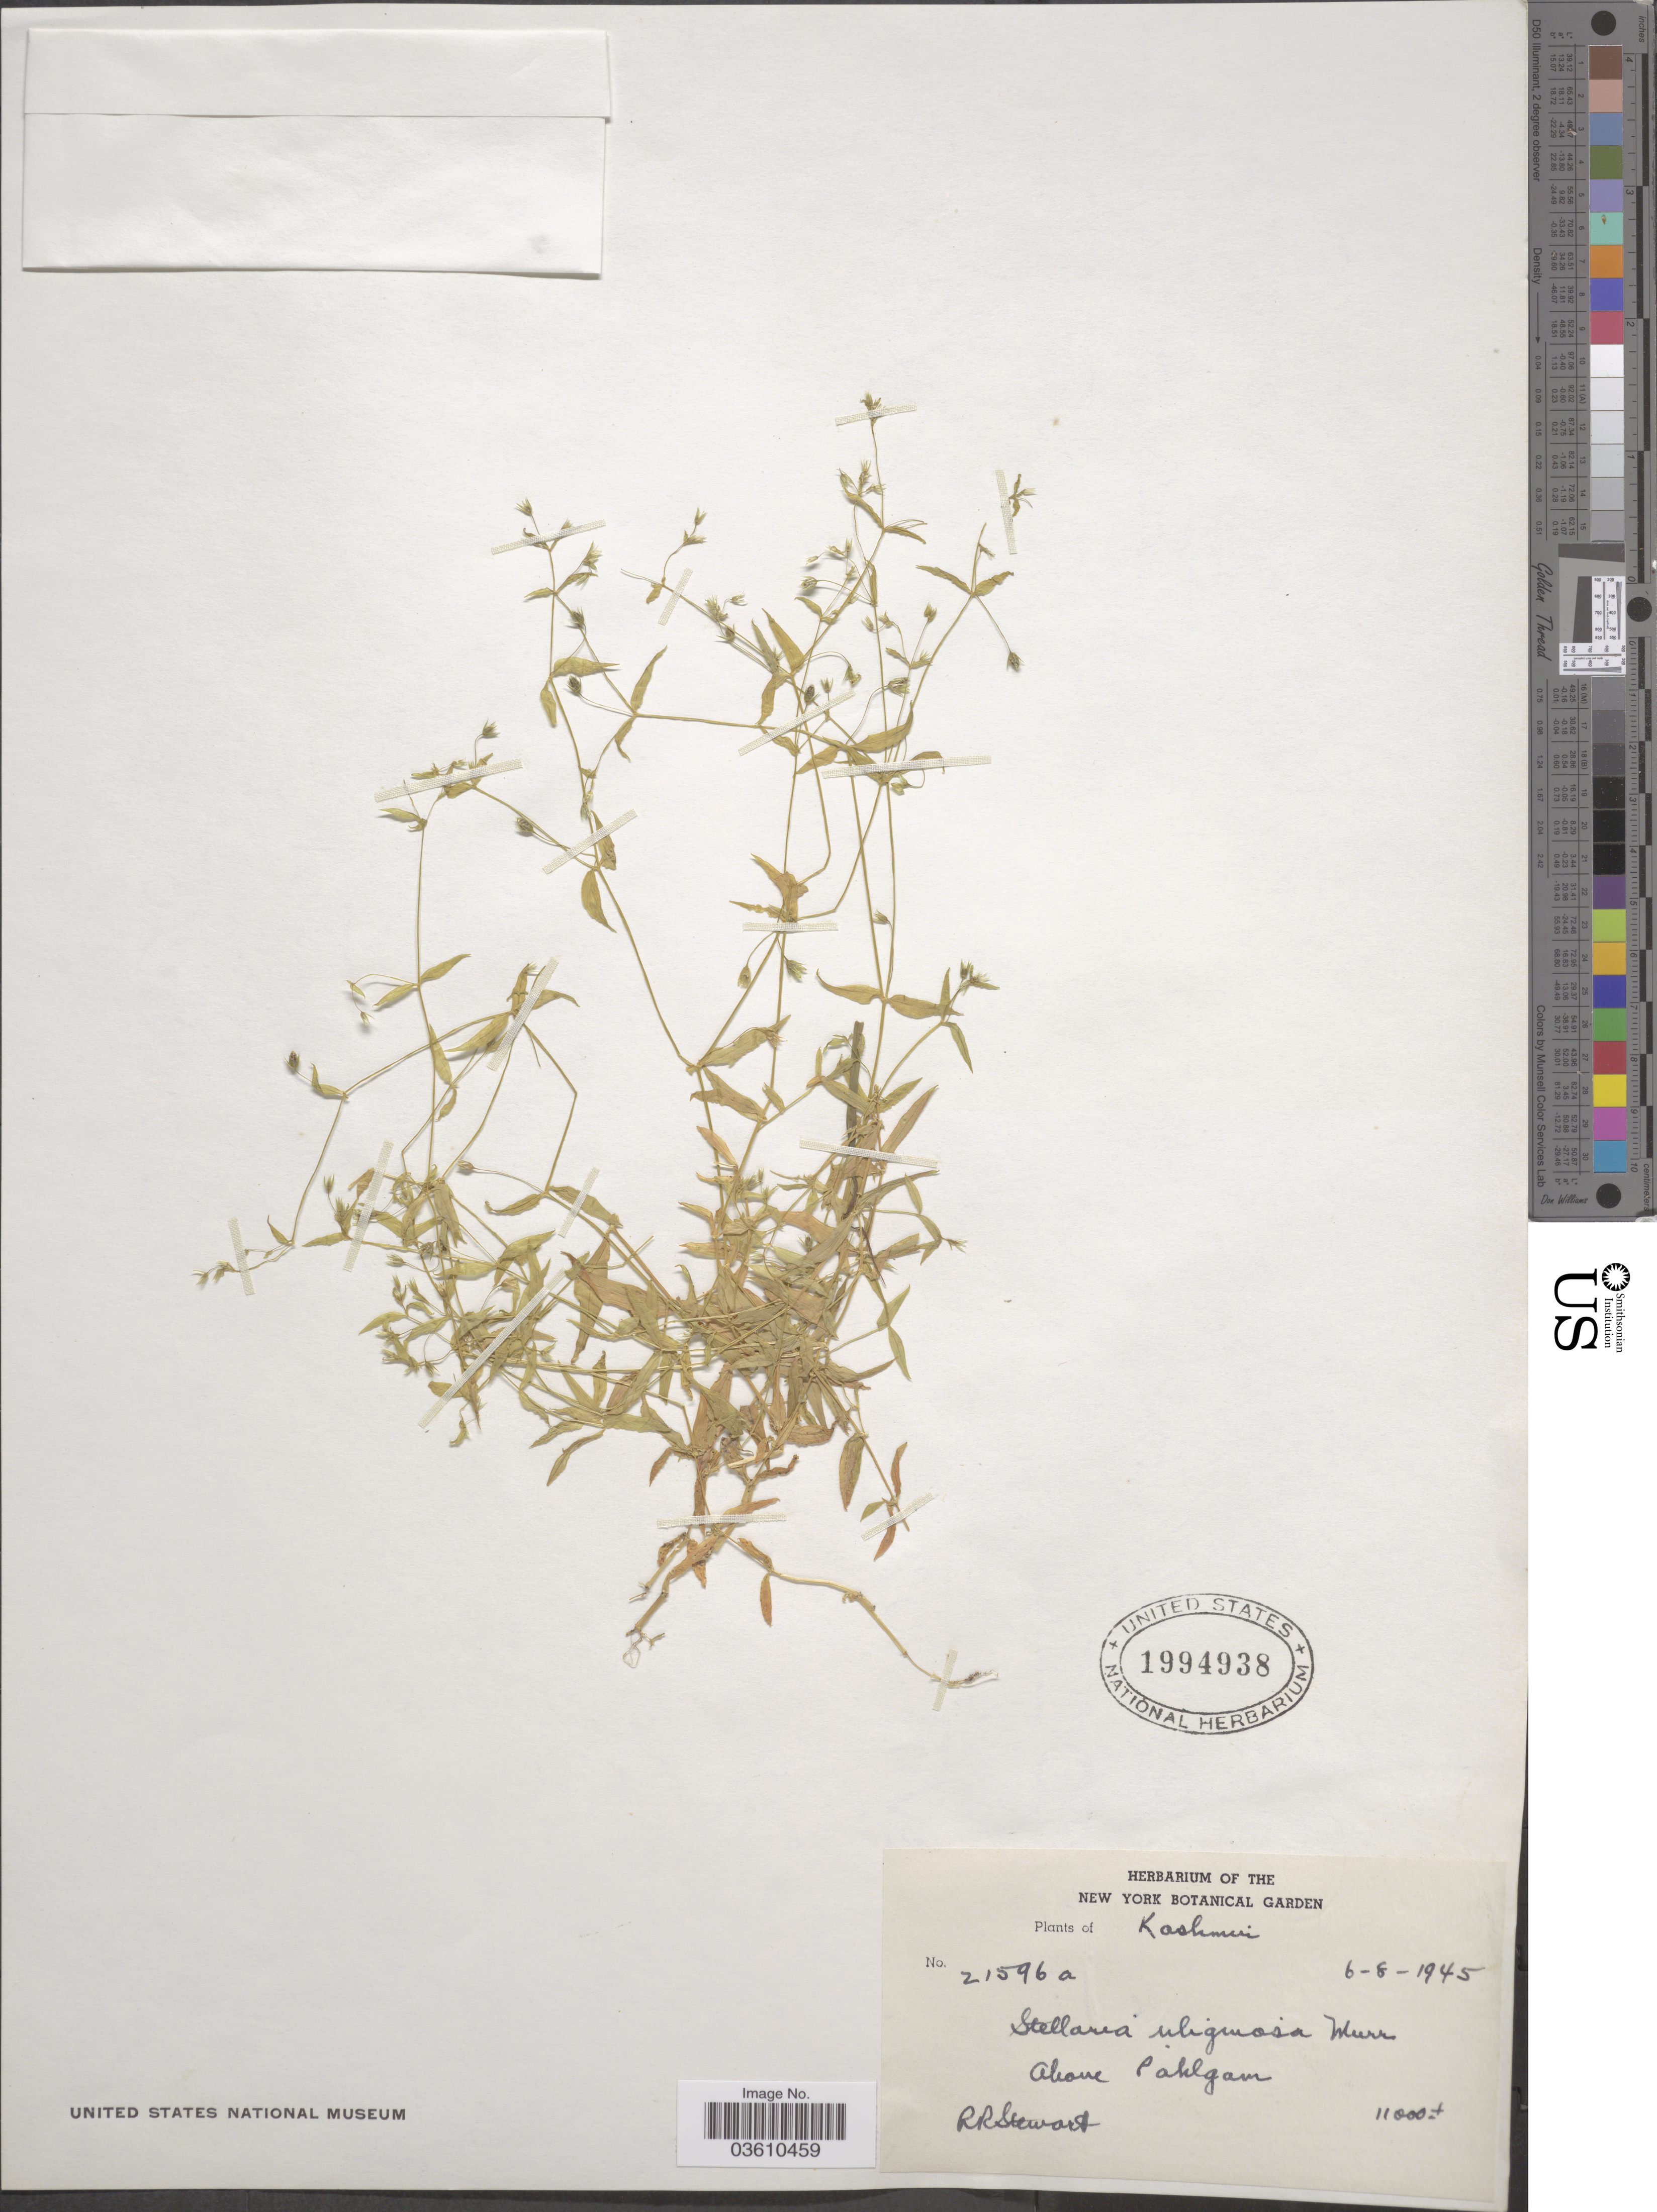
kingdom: Plantae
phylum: Tracheophyta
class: Magnoliopsida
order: Caryophyllales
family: Caryophyllaceae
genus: Stellaria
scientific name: Stellaria alsinoides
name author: Boiss. & Buhse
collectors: R. Stewart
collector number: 21596a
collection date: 1945-08-06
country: India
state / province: Jammu and Kashmir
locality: Kashmir. Above Pahlgam.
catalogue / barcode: US 1994938